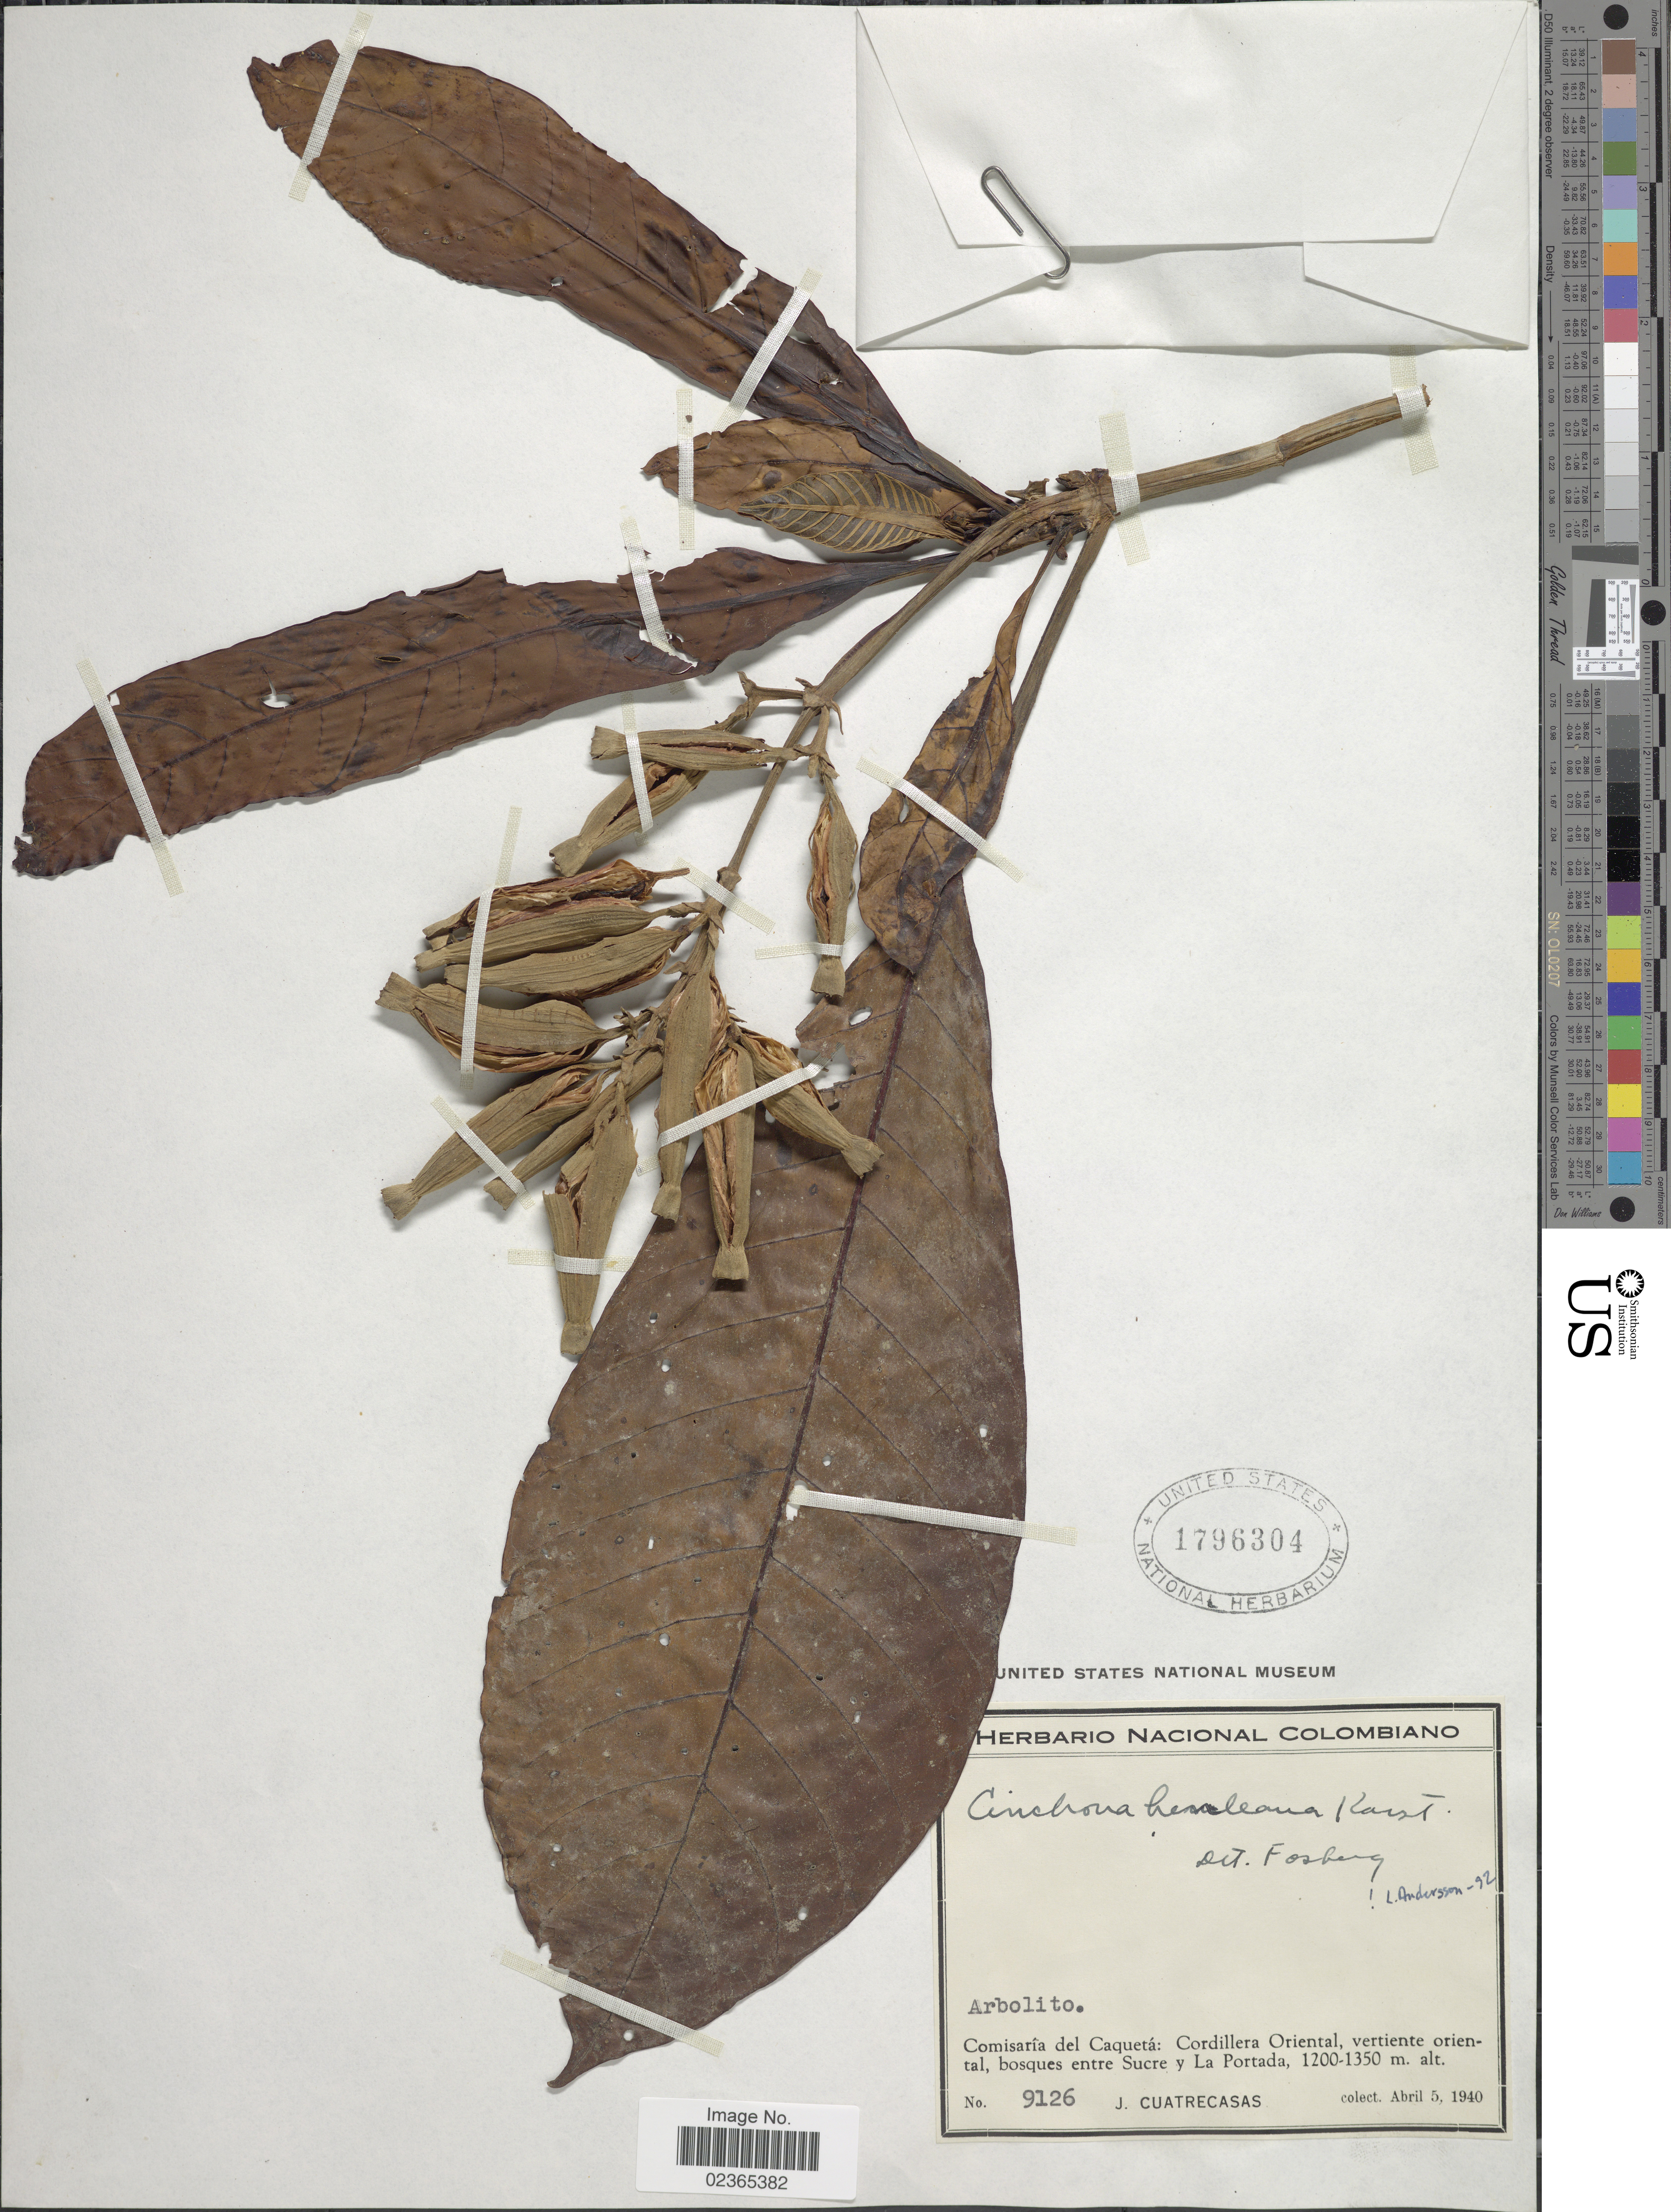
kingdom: Plantae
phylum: Tracheophyta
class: Magnoliopsida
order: Gentianales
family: Rubiaceae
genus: Ladenbergia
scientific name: Ladenbergia muzonensis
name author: (Goudot) Standl.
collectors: J. Cuatrecasas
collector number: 9126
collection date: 1940-04-05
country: Colombia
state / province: Caquetá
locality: Comisaria del Caqueta: Cordillera Oriental, vertiente oriental, bosques entre Sucre y La Portada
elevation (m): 1200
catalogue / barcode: US 1796304